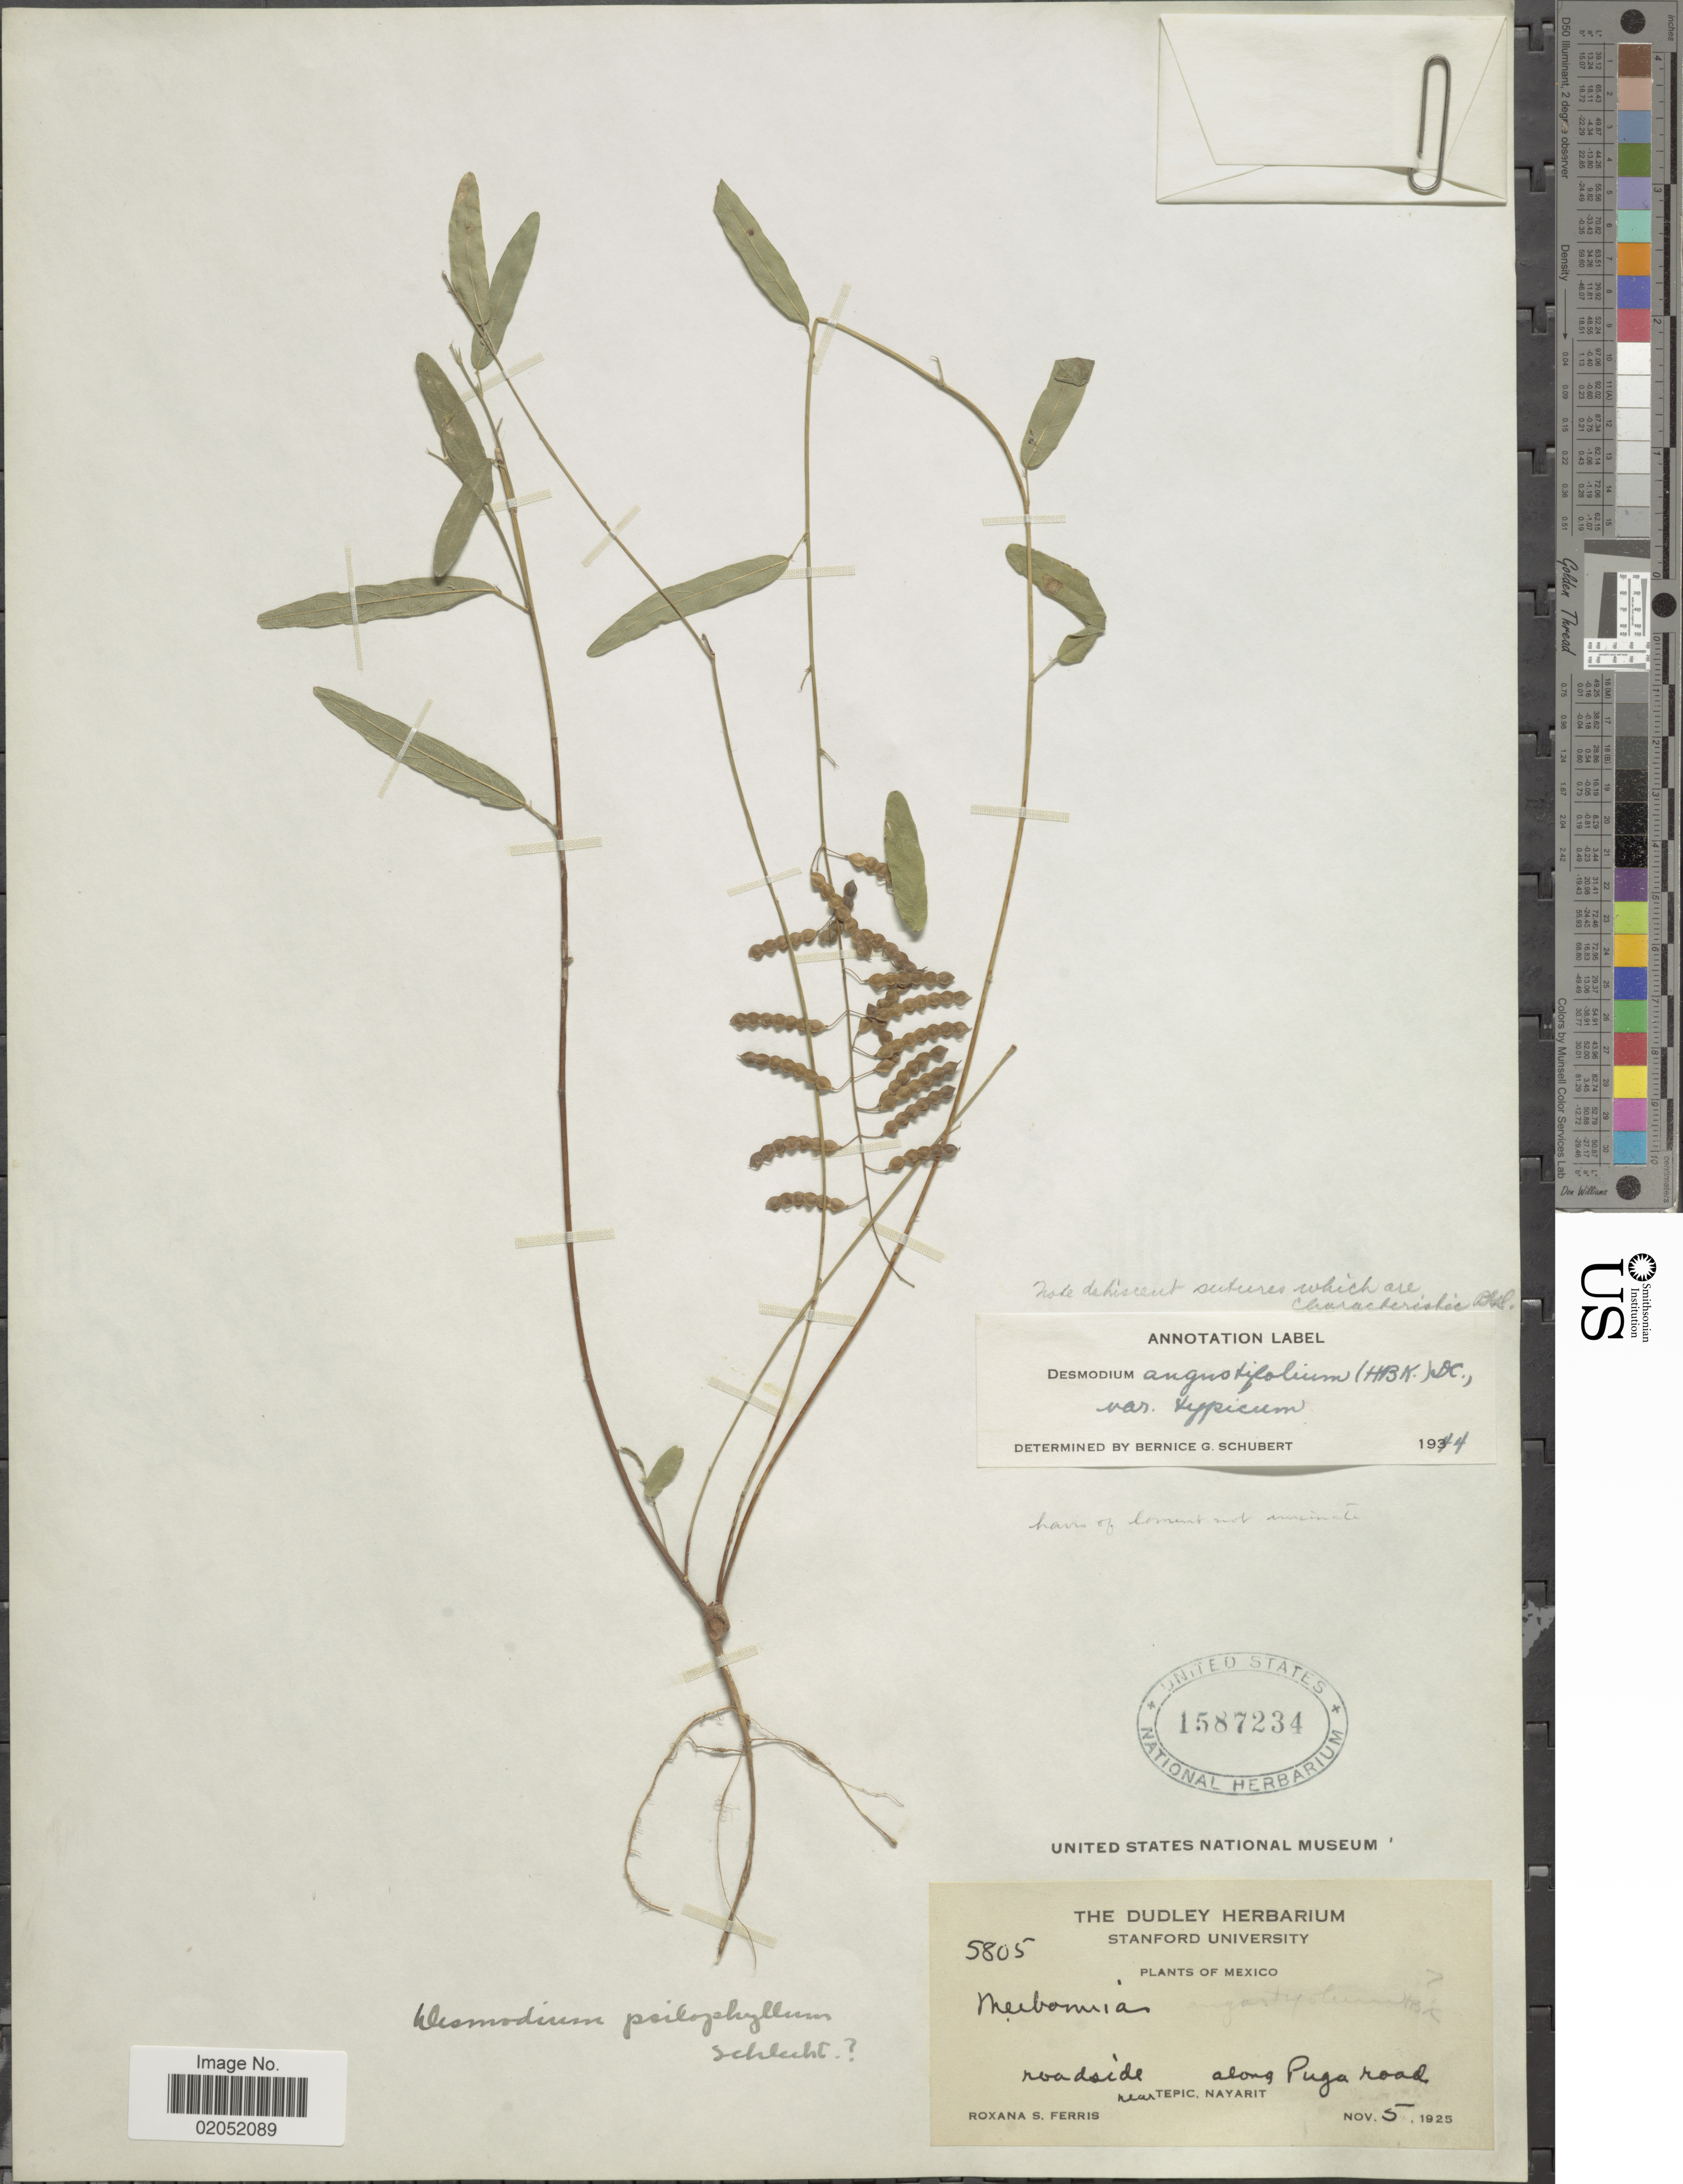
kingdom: Plantae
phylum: Tracheophyta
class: Magnoliopsida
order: Fabales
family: Fabaceae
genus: Desmodium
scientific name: Desmodium angustifolium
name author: (Kunth) DC.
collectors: R. S. Ferris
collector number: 5805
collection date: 1925-11-05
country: Mexico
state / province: Nayarit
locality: Along Puga road, near Tepic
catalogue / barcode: US 1587234